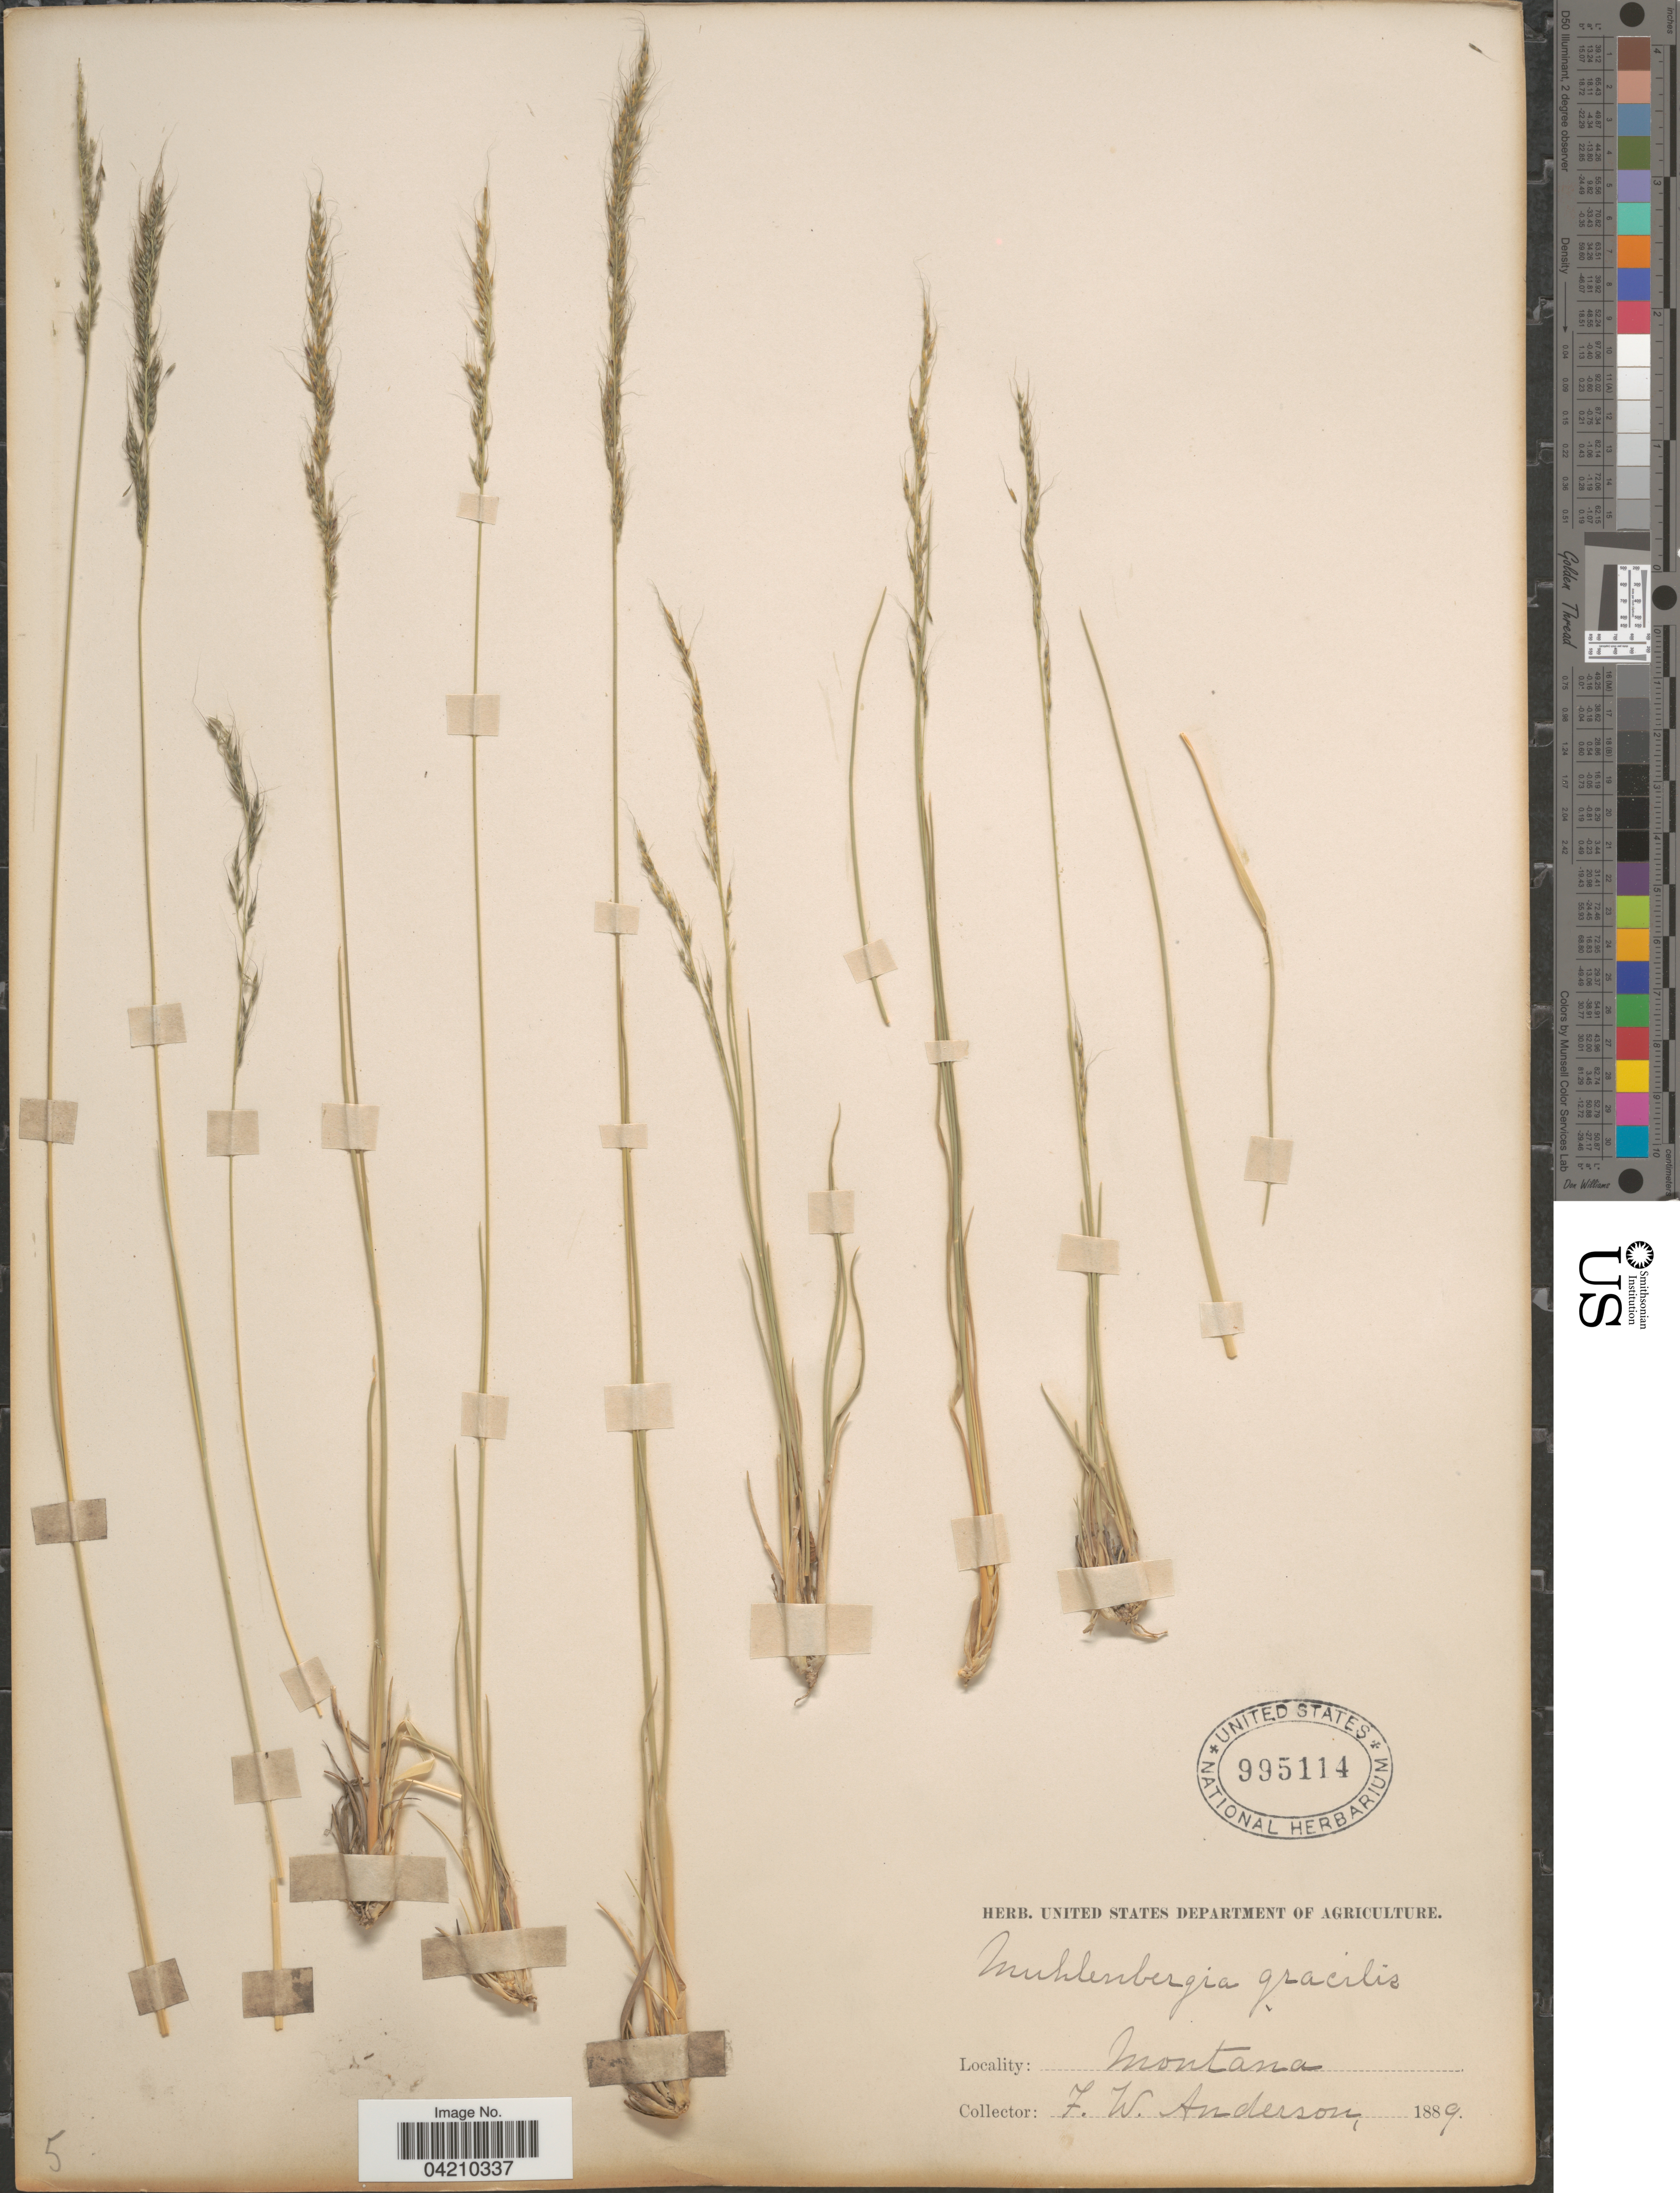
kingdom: Plantae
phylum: Tracheophyta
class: Liliopsida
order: Poales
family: Poaceae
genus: Muhlenbergia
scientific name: Muhlenbergia montana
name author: (Nutt.) Hitchc.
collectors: F. W. Anderson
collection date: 1889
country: United States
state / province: Montana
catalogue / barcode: US 995114